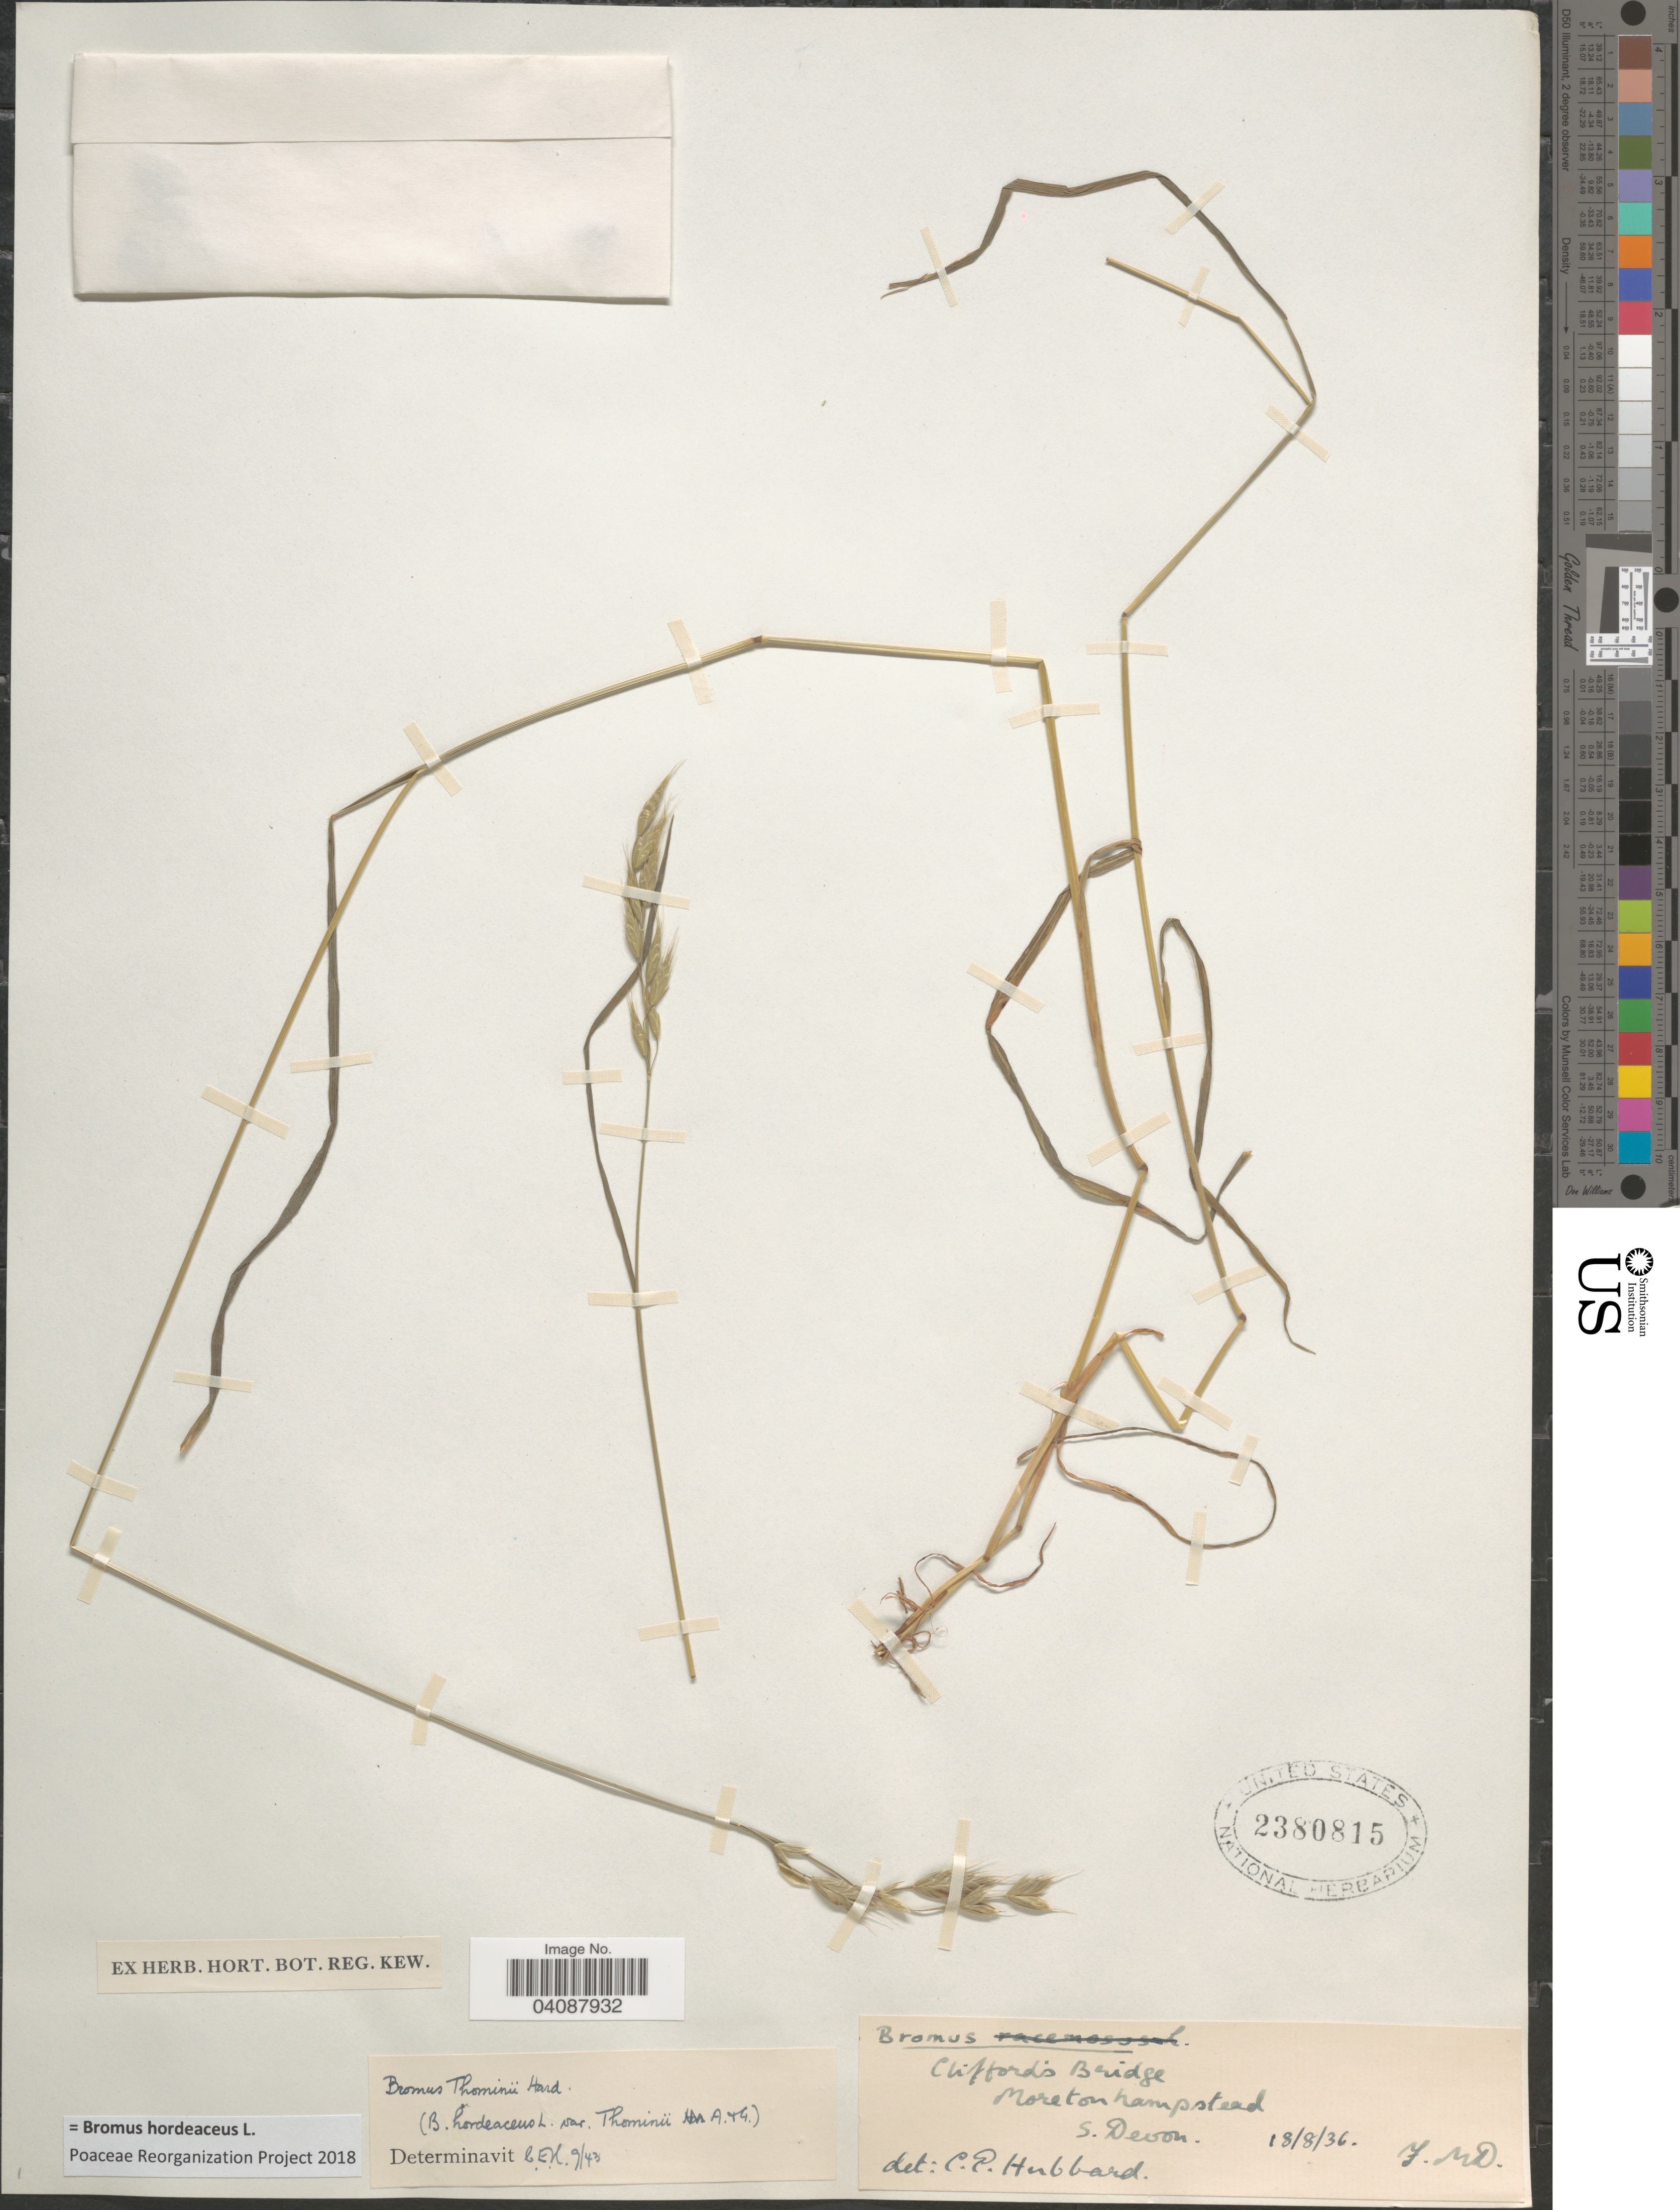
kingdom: Plantae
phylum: Tracheophyta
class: Liliopsida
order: Poales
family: Poaceae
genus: Bromus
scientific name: Bromus hordeaceus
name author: L.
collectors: F. M. D.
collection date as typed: Transcribed d/m/y: 18/8/36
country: United Kingdom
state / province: England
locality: Clifford's Bridge. Moretonhampstead. S. Devon.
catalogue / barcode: US 2380815